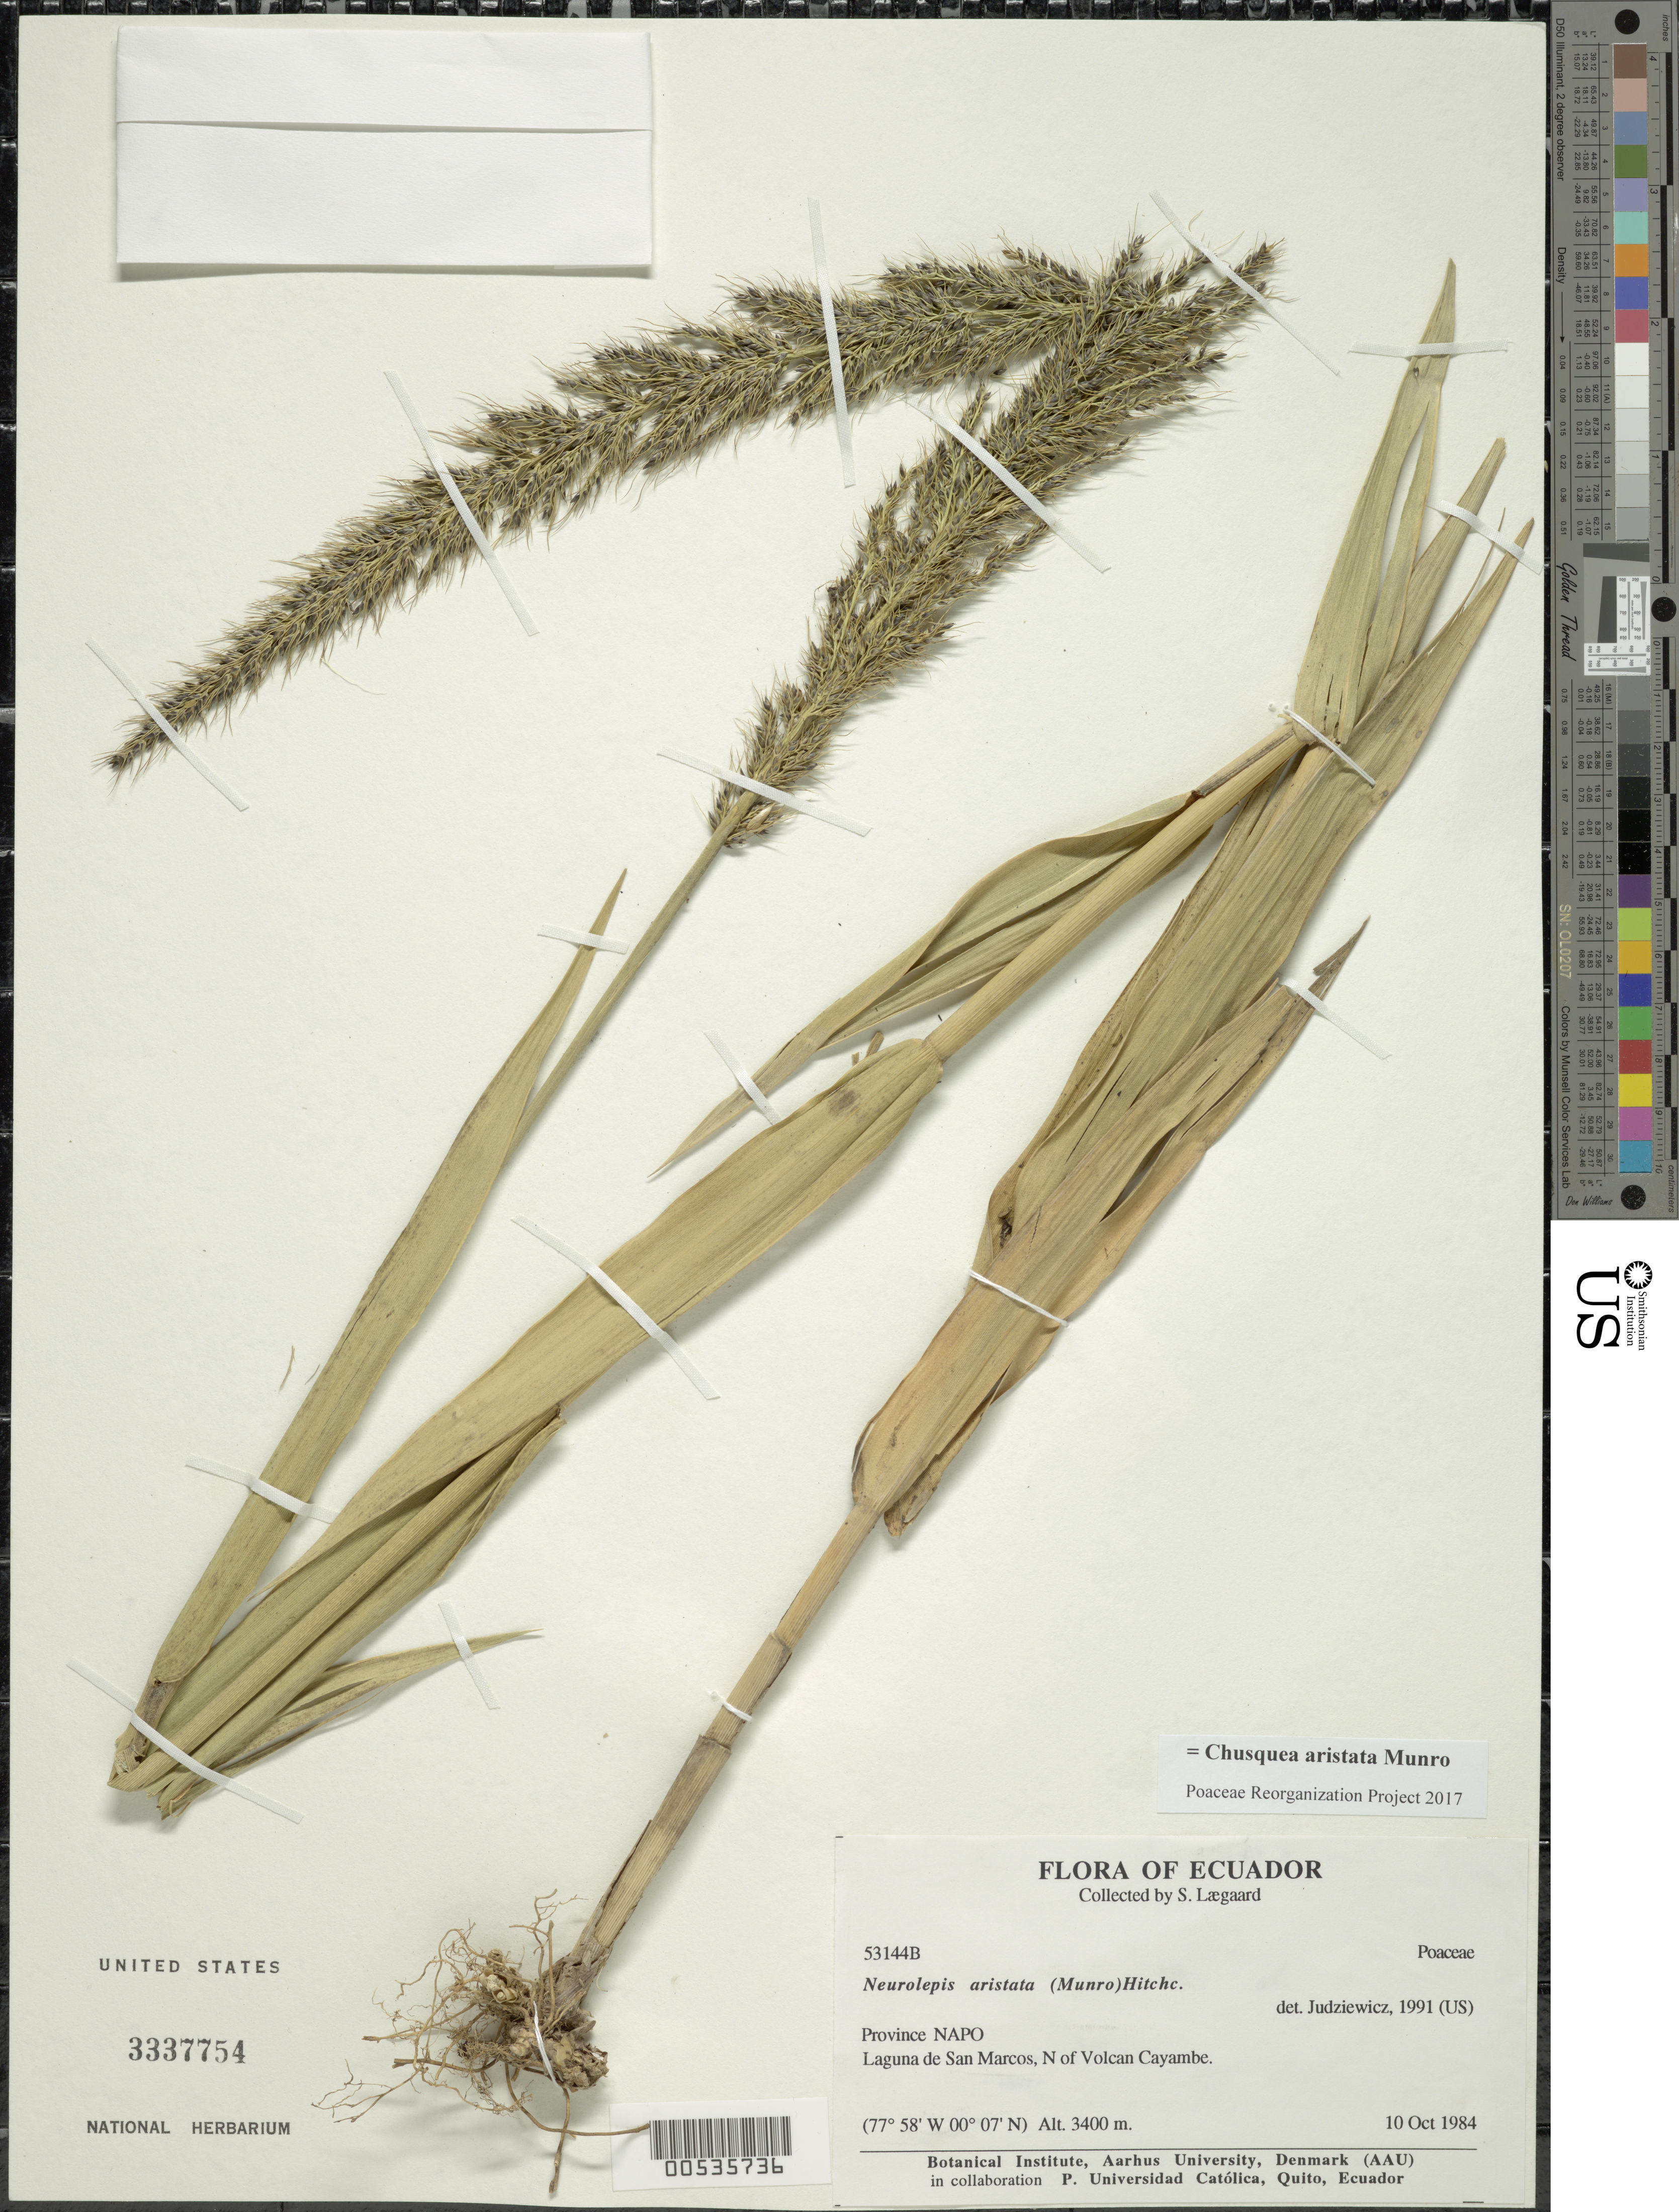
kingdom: Plantae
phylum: Tracheophyta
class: Liliopsida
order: Poales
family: Poaceae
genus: Chusquea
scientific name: Chusquea aristata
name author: Munro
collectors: S. Lægaard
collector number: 53144b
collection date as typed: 10 Oct 1984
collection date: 1984-10-10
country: Ecuador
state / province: Napo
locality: Laguna de San Marcos, N of Volcan Cayambe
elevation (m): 3400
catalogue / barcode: US 3337754